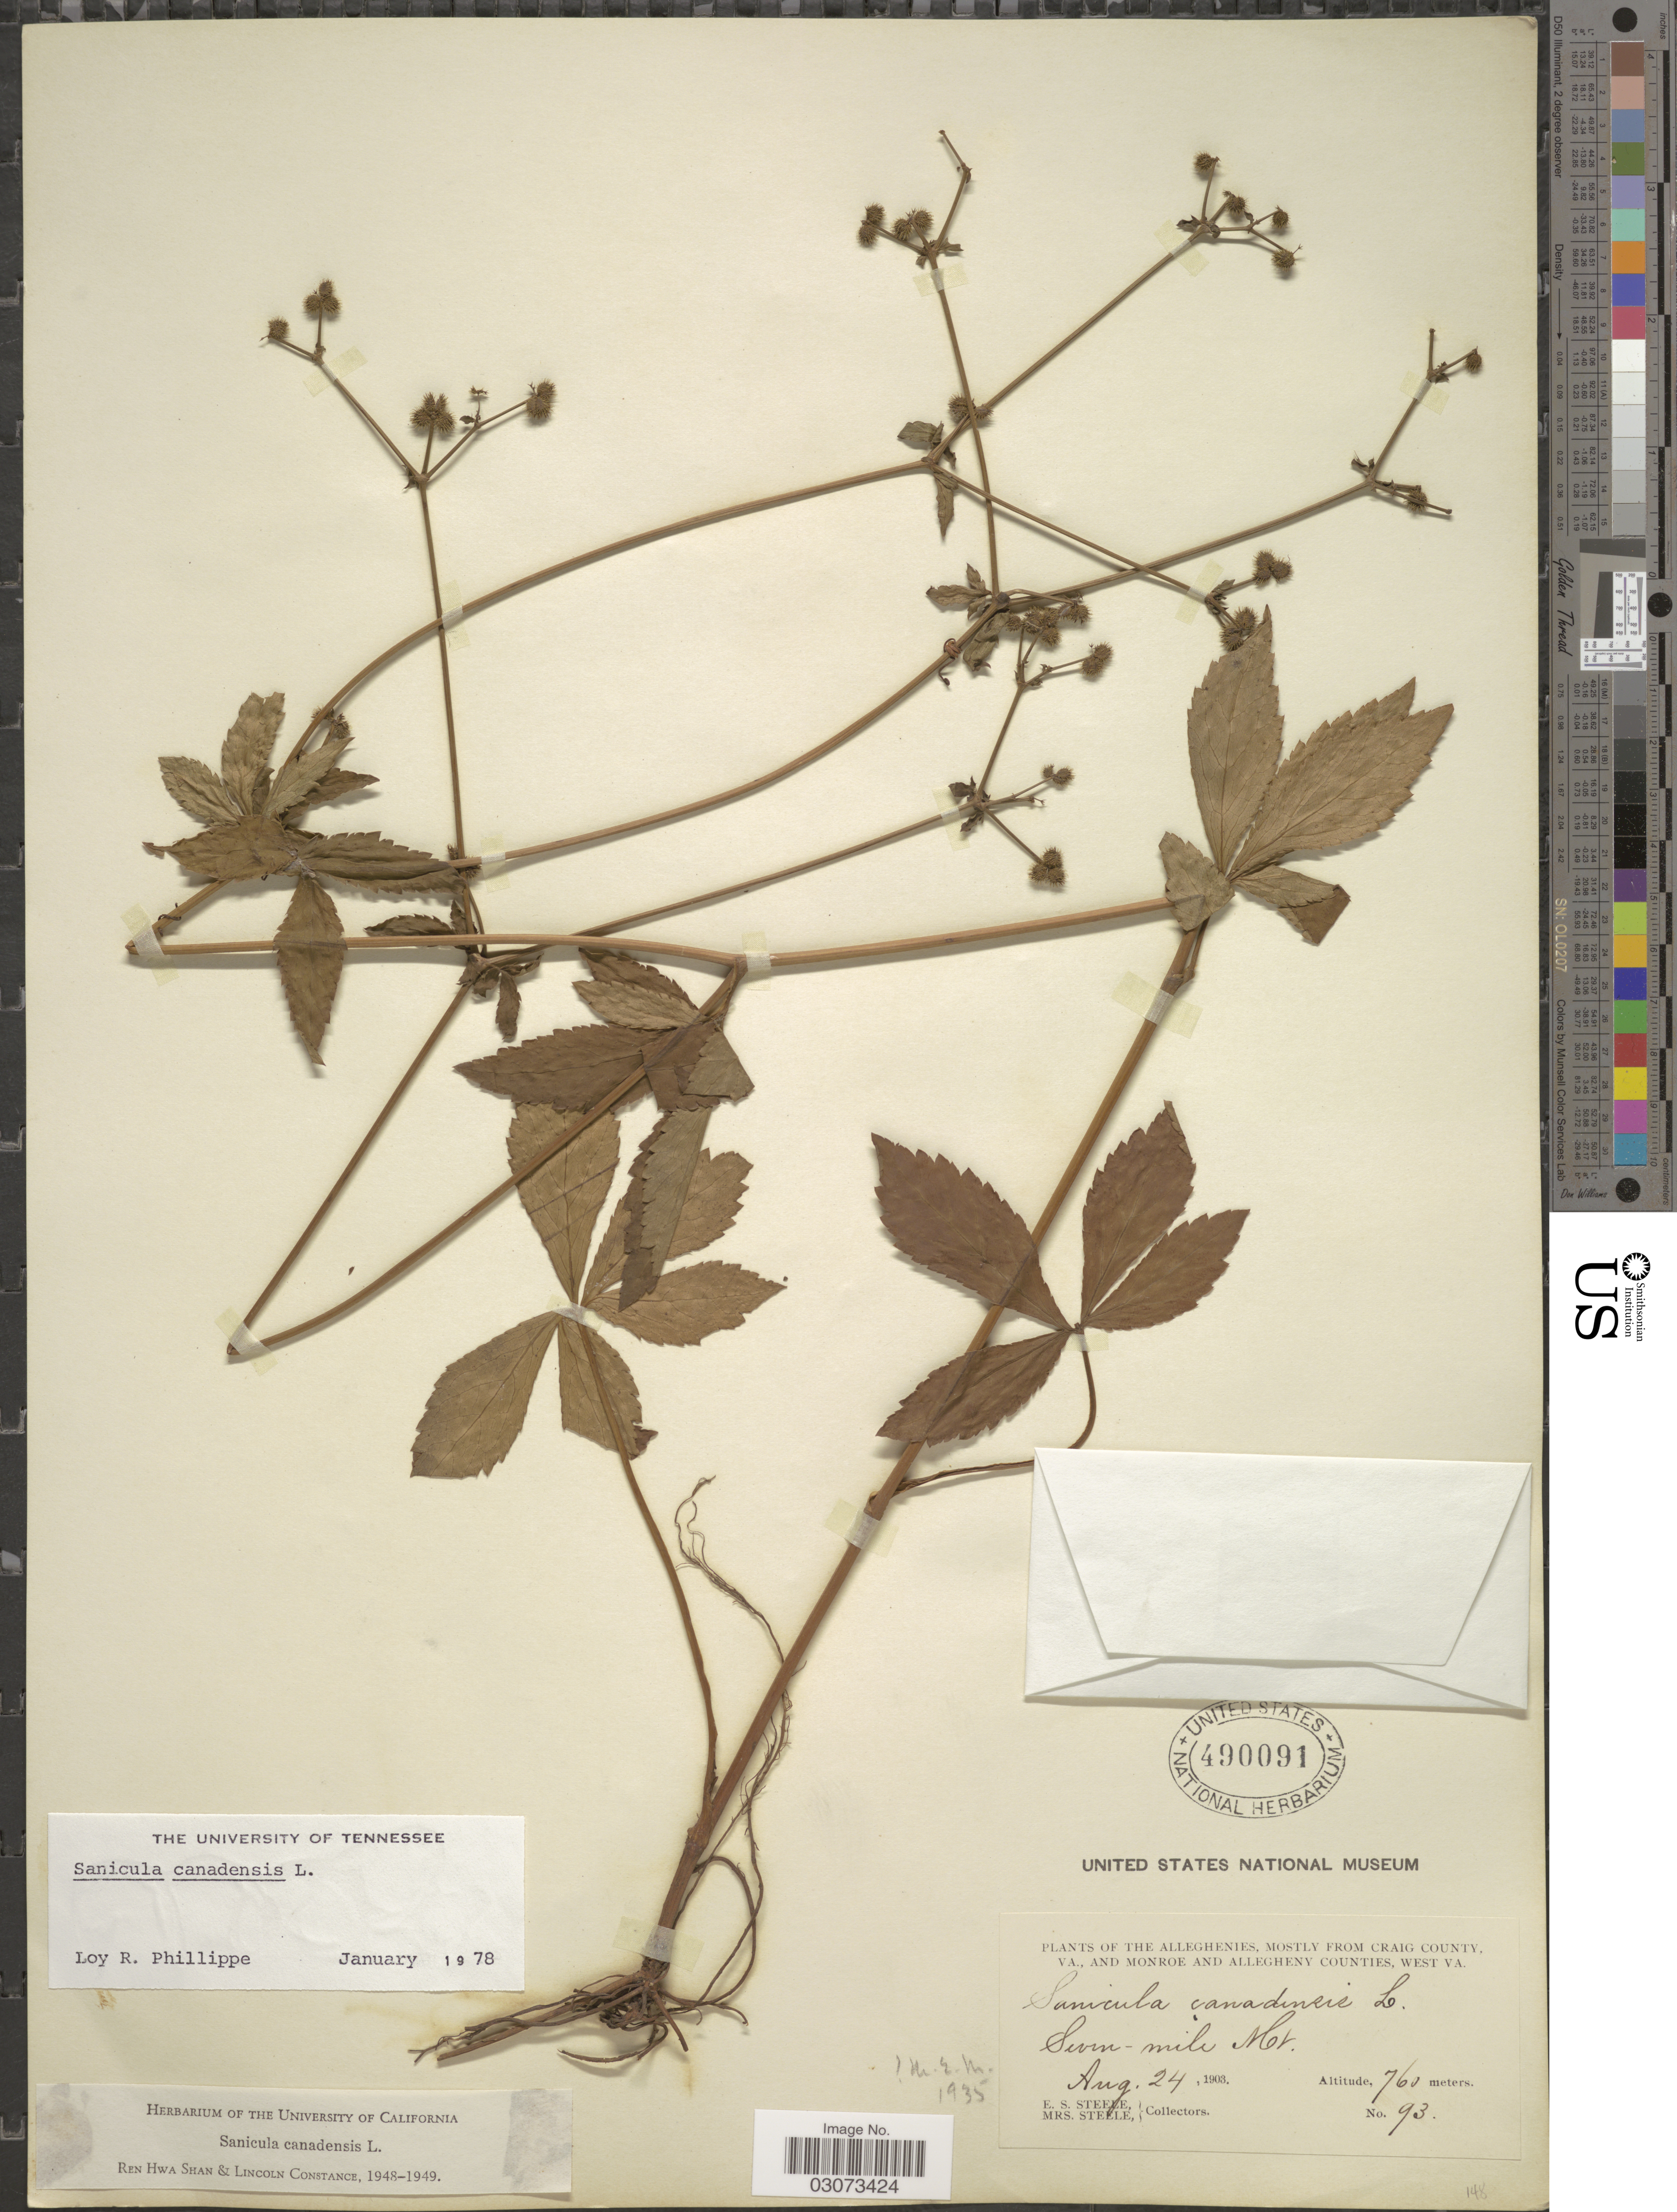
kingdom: Plantae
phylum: Tracheophyta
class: Magnoliopsida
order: Apiales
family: Apiaceae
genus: Sanicula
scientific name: Sanicula canadensis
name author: L.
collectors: E. Steele & Mrs. E. S. Steele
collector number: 93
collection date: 1903-08-24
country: United States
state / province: West Virginia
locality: Alleghenies, Monroe and Allegheny Counties [unsure placement] Seven - mile Mt.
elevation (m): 760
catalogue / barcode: US 490091